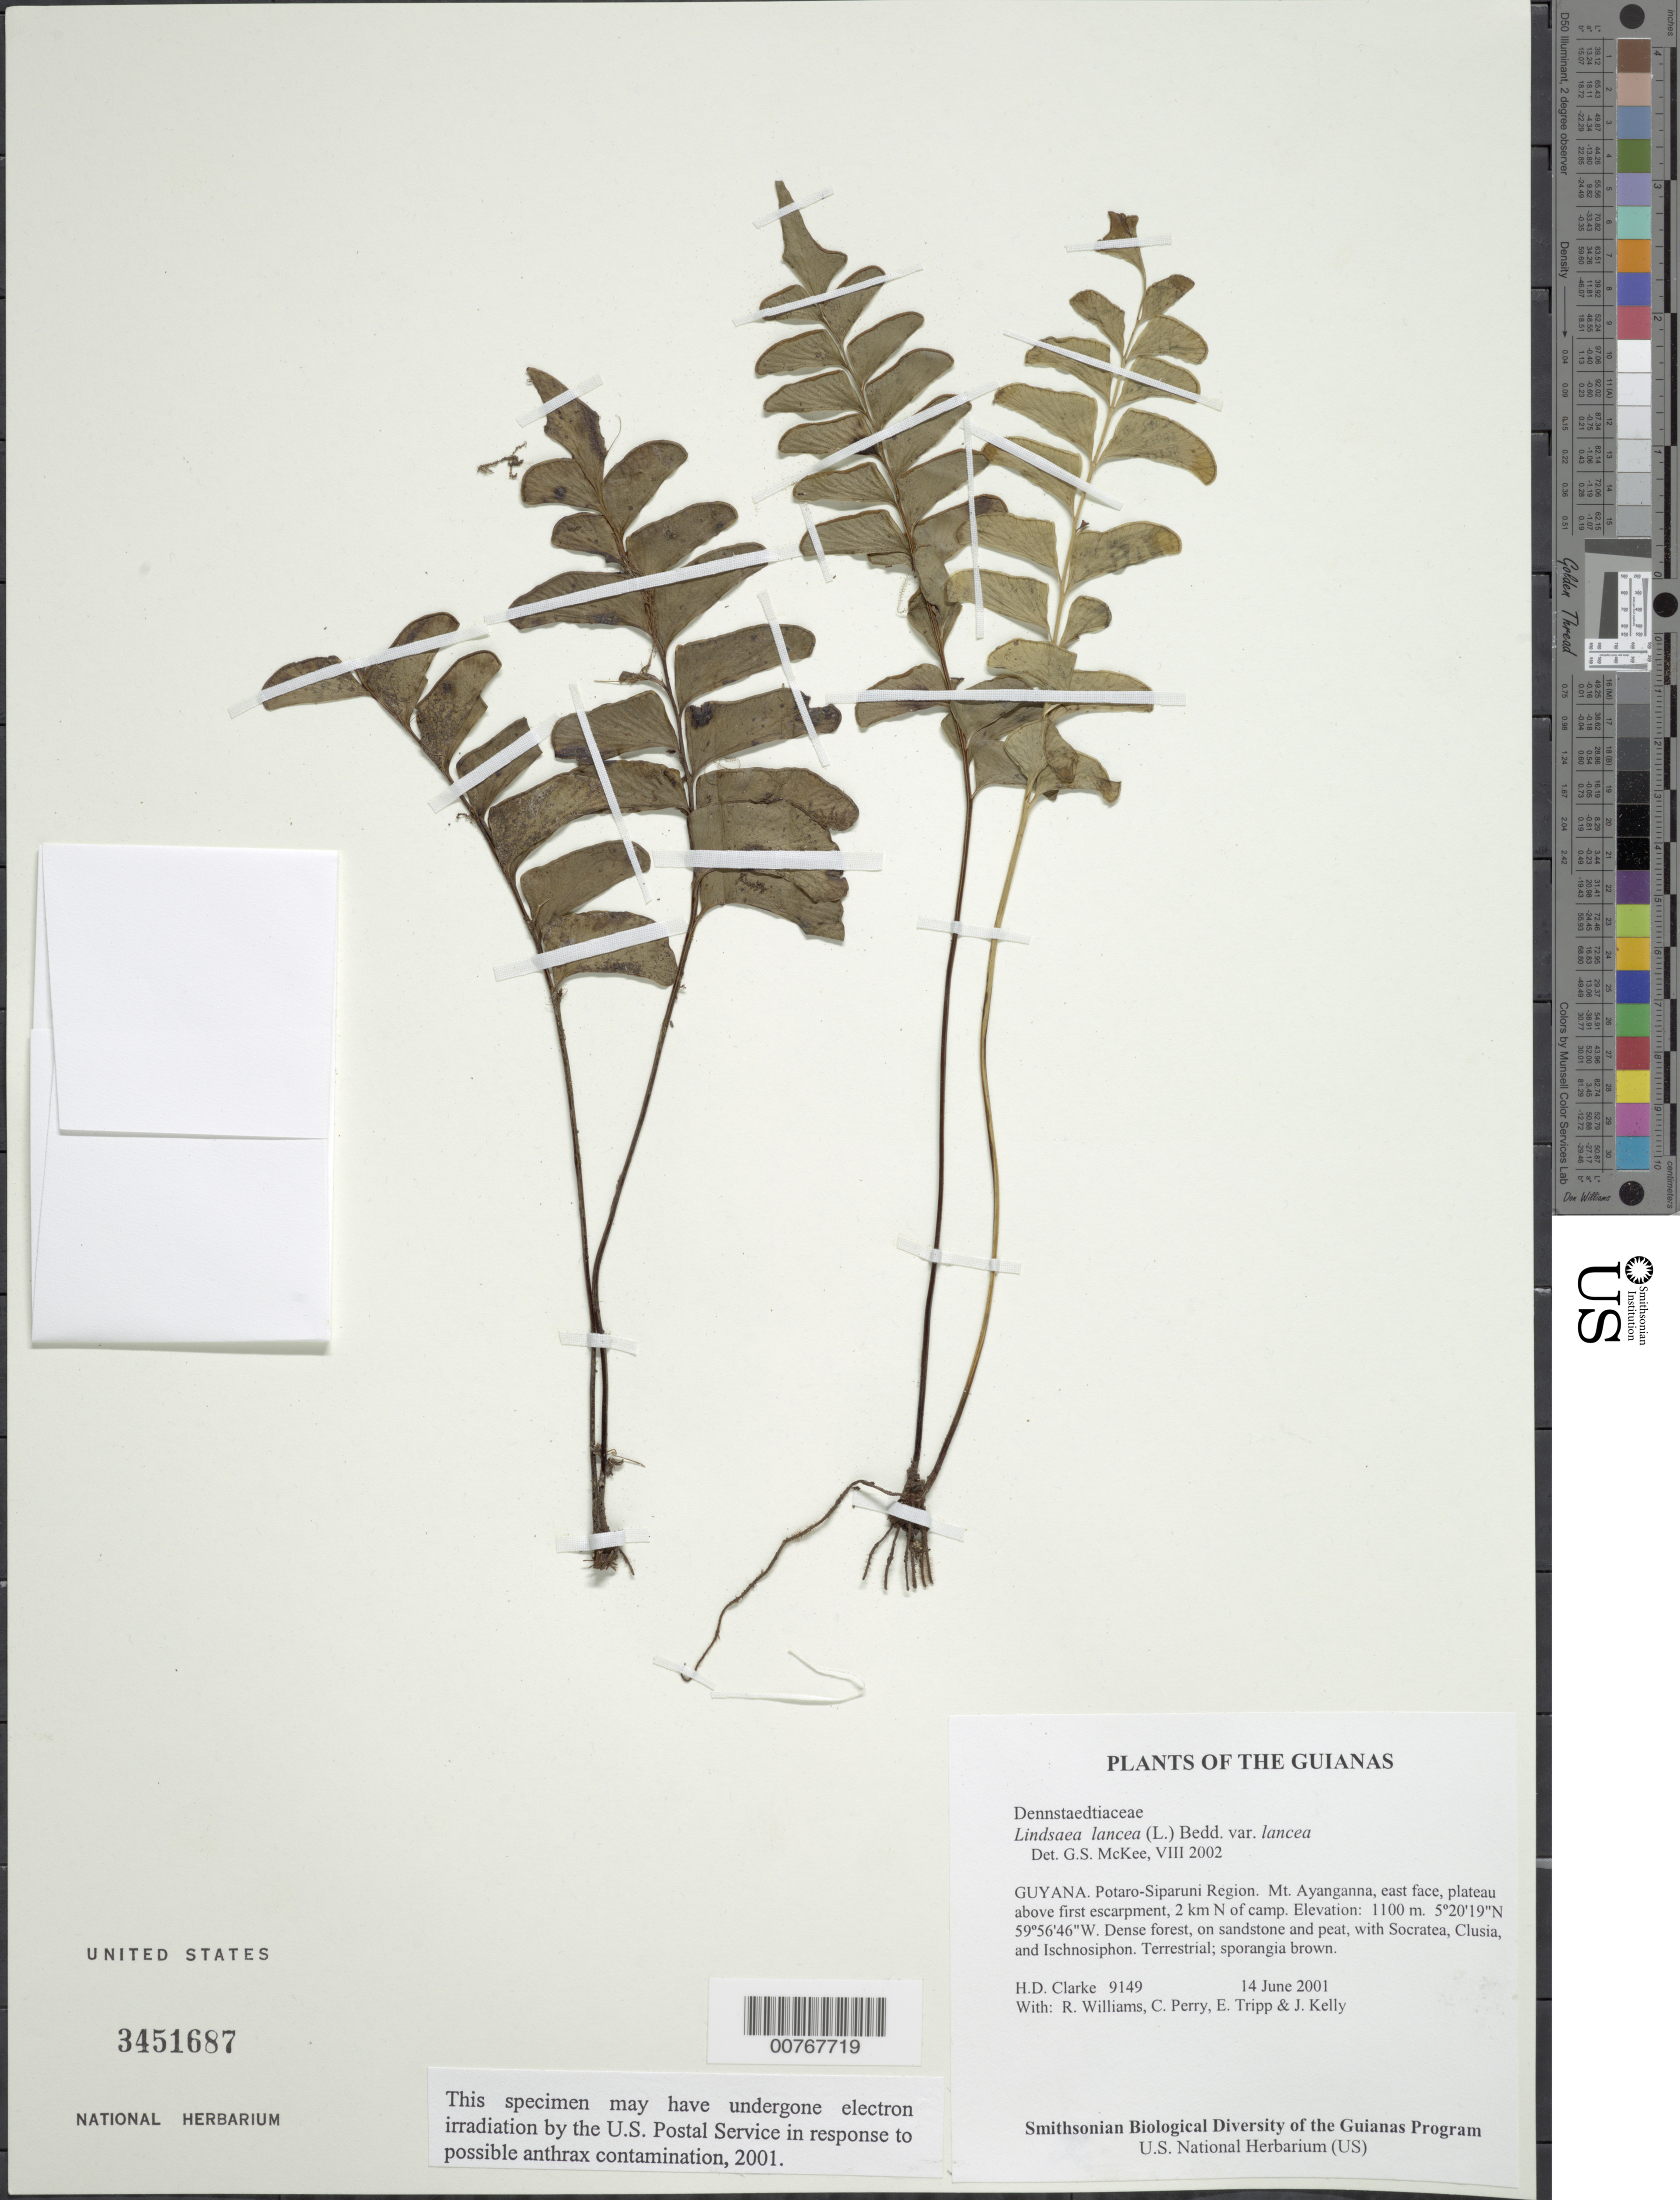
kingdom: Plantae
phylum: Tracheophyta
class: Polypodiopsida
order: Polypodiales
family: Lindsaeaceae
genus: Lindsaea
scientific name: Lindsaea lancea var. lancea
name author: (L.) Bedd.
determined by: McKee, G. S., (US), NMNH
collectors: H. D. Clarke, R. Williams, C. Perry, E. Tripp & J. Kelly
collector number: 9149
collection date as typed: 14 June 2001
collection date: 2001-06-14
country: Guyana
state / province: Potaro-Siparuni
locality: Mt. Ayanganna, east face, plateau above first escarpment, 2 km N of camp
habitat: Dense forest, on sandstone and peat, with Socratea, Clusia, and Ischnosiphon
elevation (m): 1100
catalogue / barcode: US 3451687